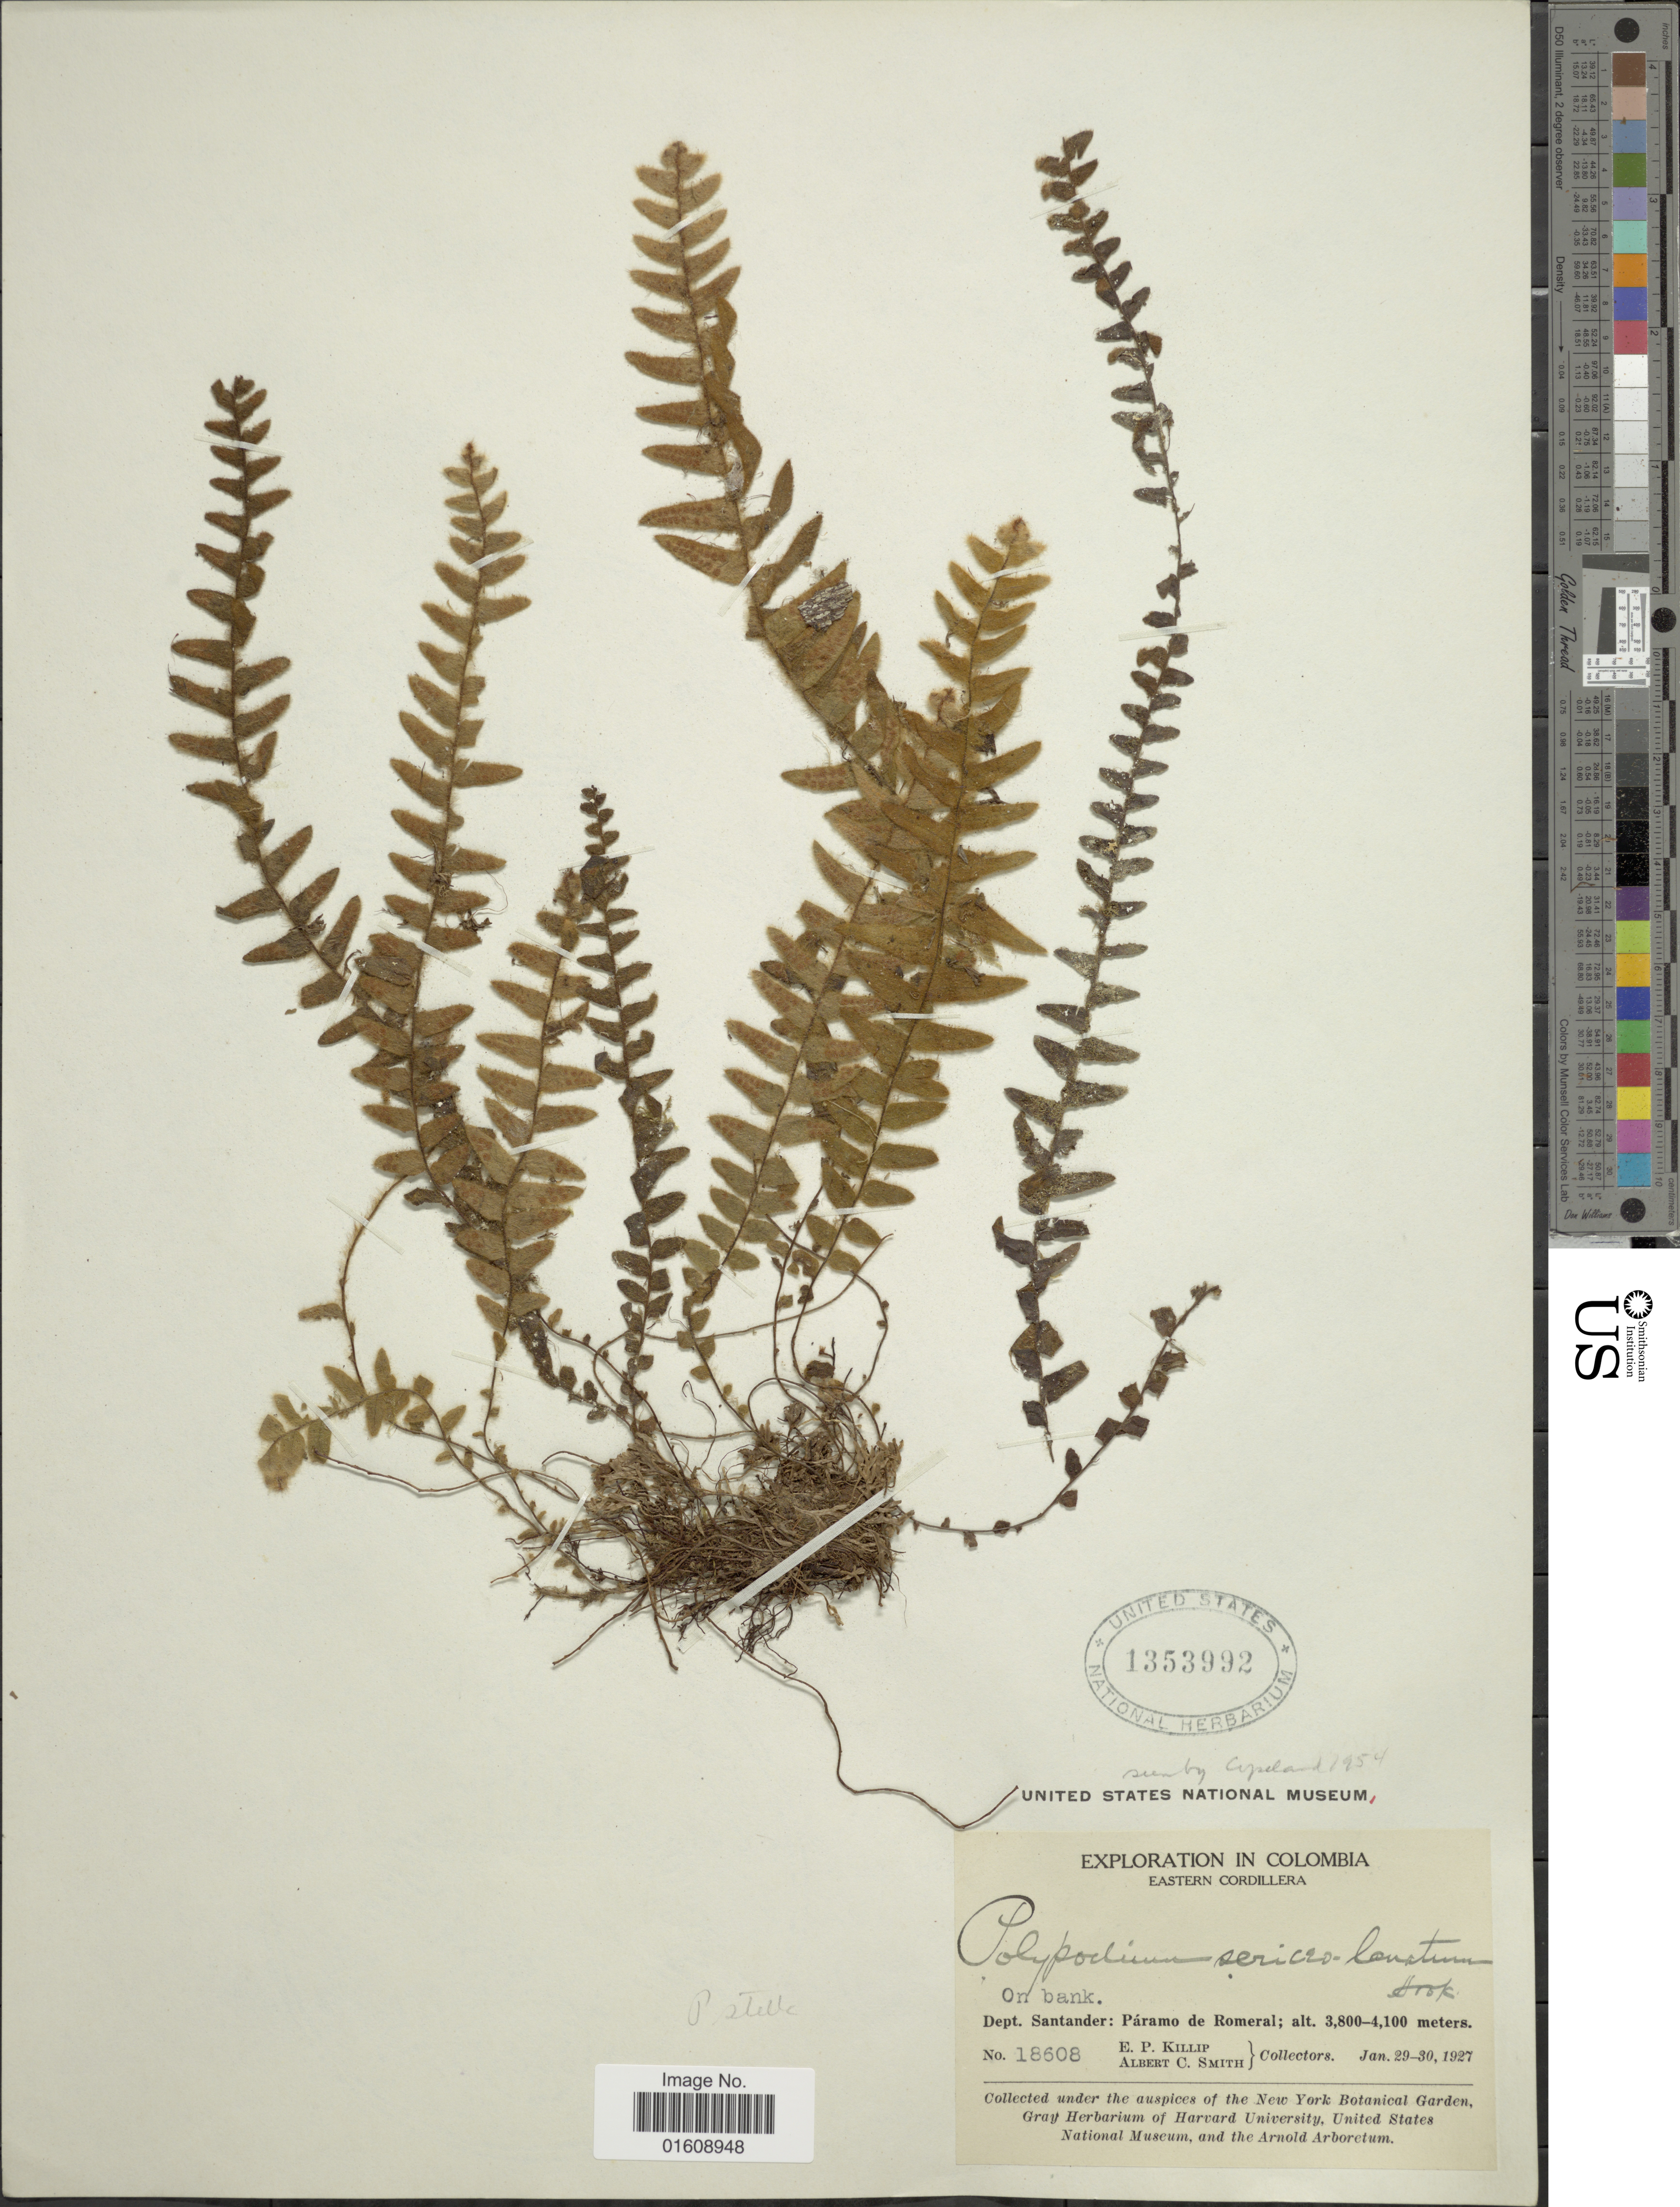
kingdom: Plantae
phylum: Tracheophyta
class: Polypodiopsida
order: Polypodiales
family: Polypodiaceae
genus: Alansmia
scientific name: Alansmia lanigera var. stella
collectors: E. P. Killip & A. C. Smith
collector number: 18608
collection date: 1927-01-29/1927-01-30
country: Colombia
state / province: Santander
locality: Colombia, Eastern Cordillera, Dept. Santander: Páramo de Romeral.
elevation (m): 3800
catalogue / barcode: US 1353992